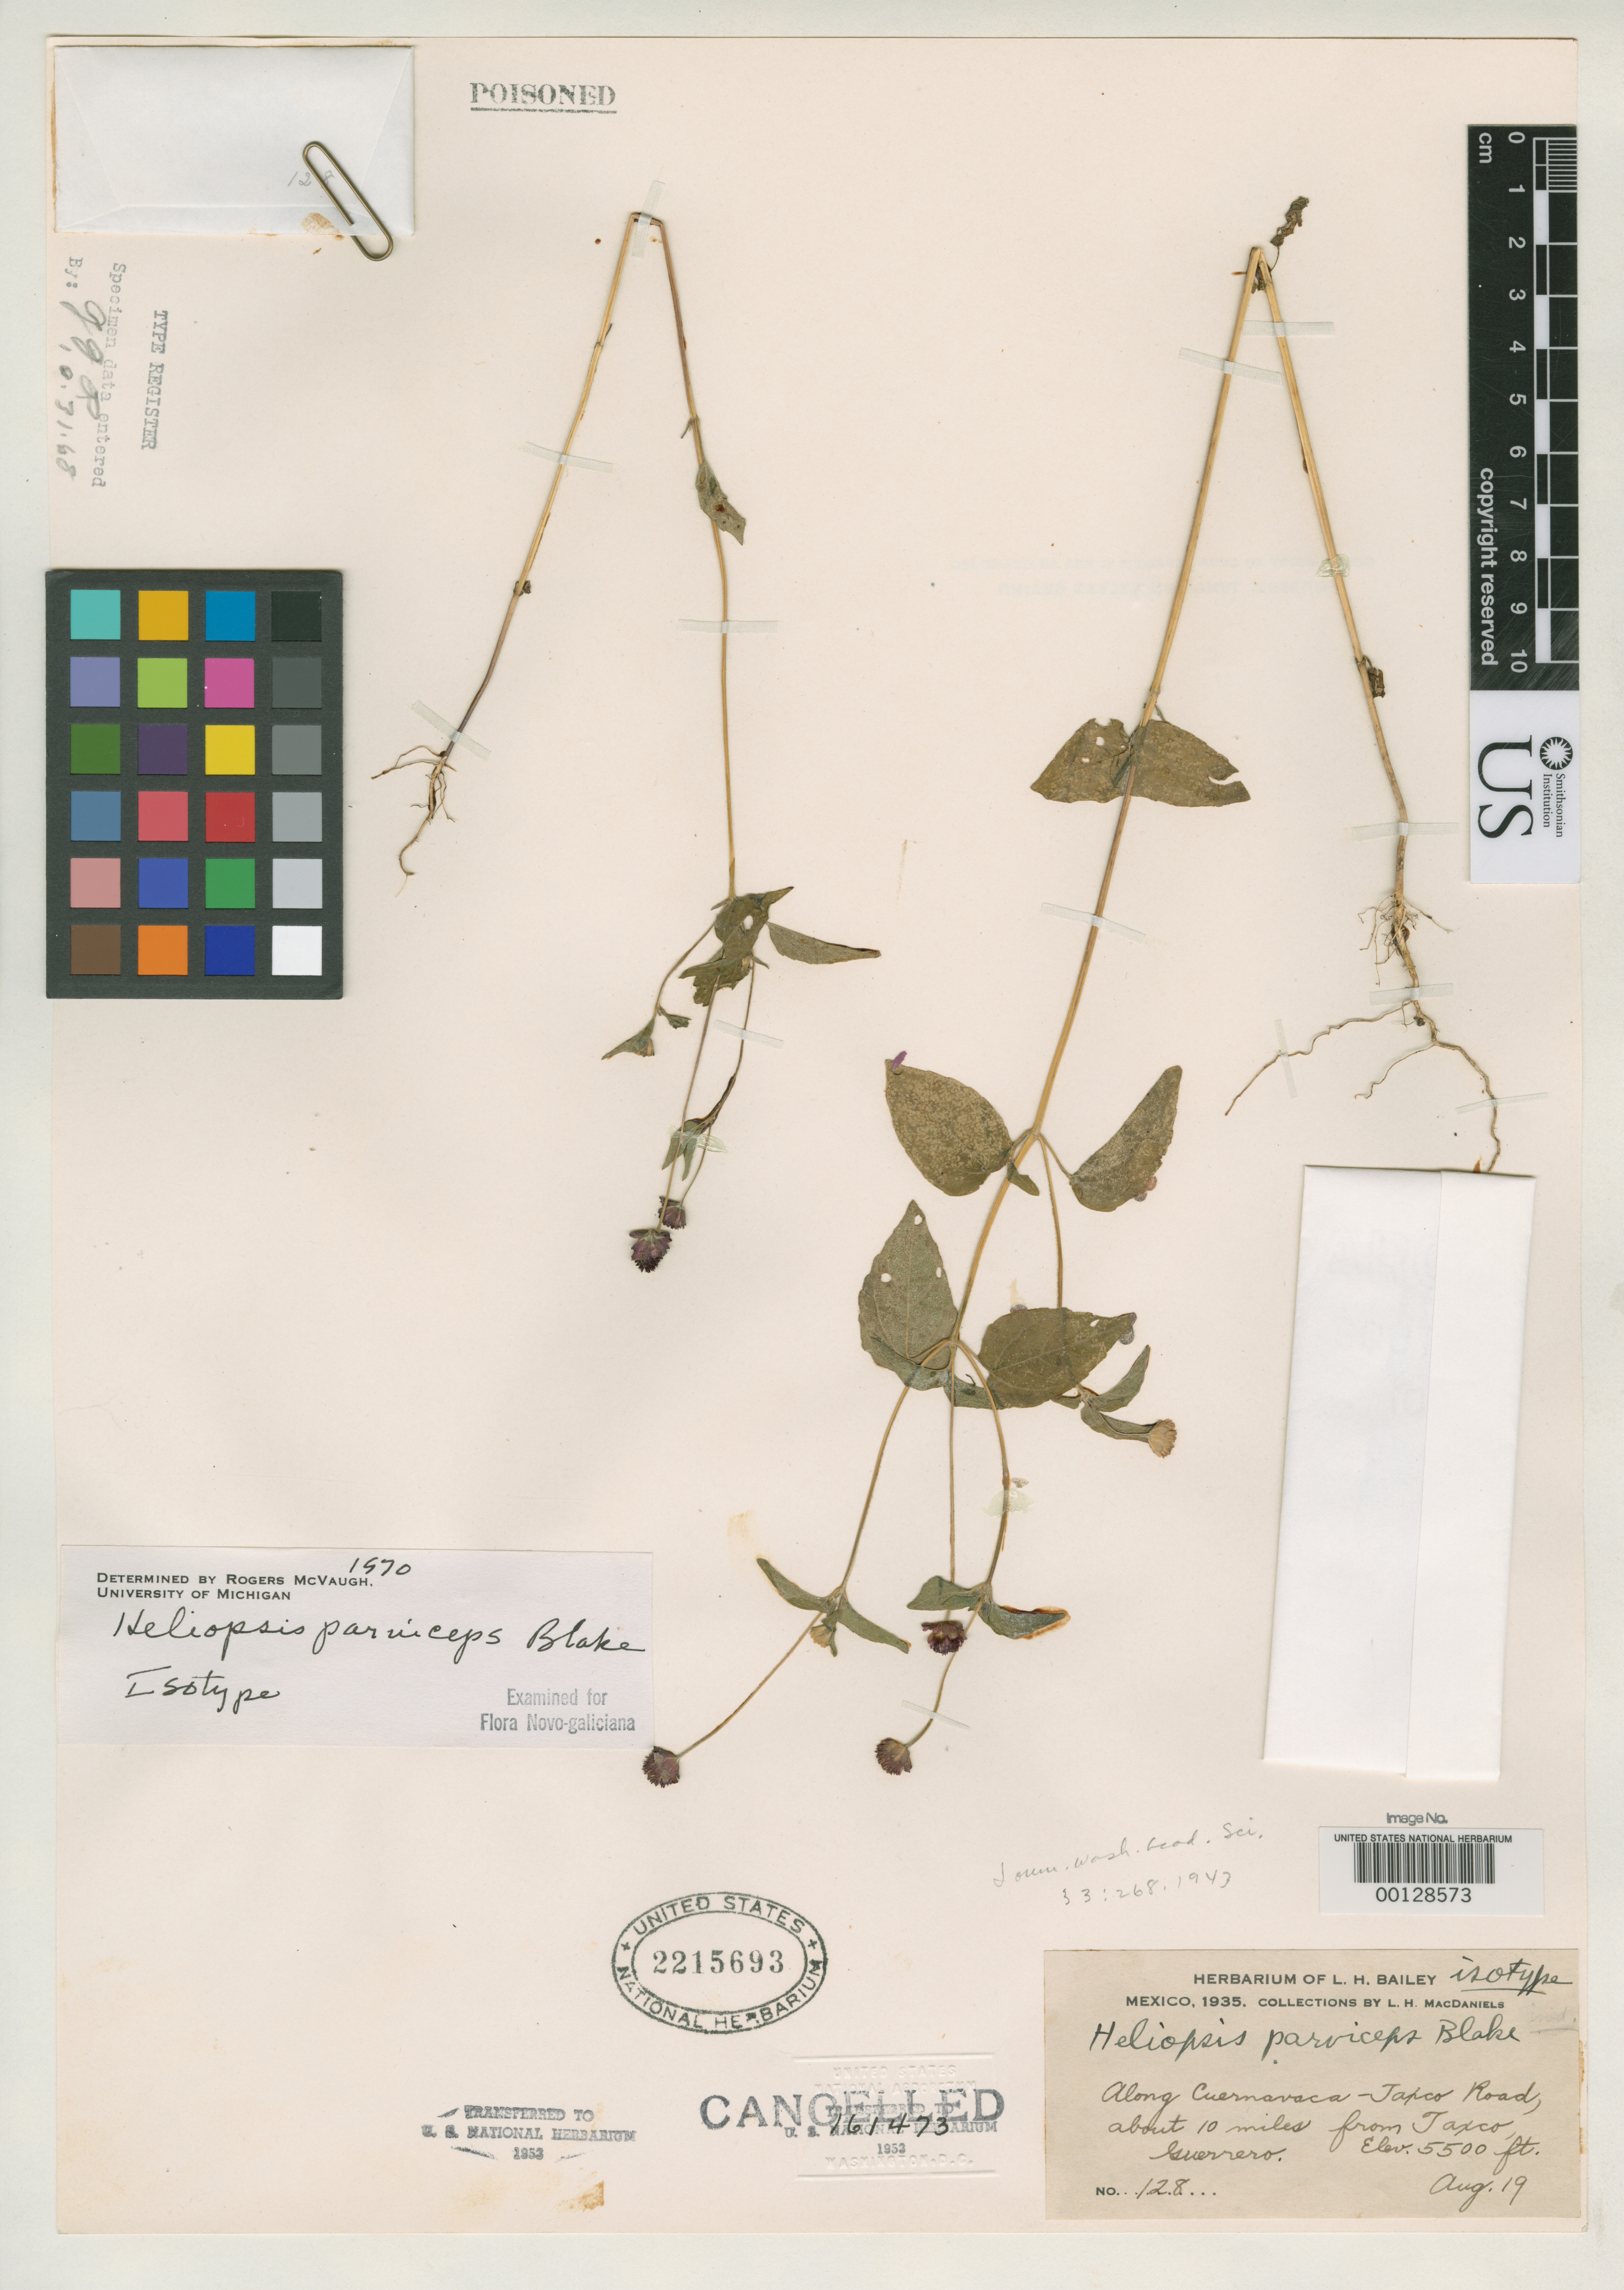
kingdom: Plantae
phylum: Tracheophyta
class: Magnoliopsida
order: Asterales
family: Asteraceae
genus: Heliopsis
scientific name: Heliopsis parviceps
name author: S.F. Blake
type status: Isotype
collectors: L. H. MacDaniels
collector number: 128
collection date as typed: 19 Aug 1935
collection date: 1935-08-19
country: Mexico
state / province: Guerrero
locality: Taxco.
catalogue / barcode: US 2215693